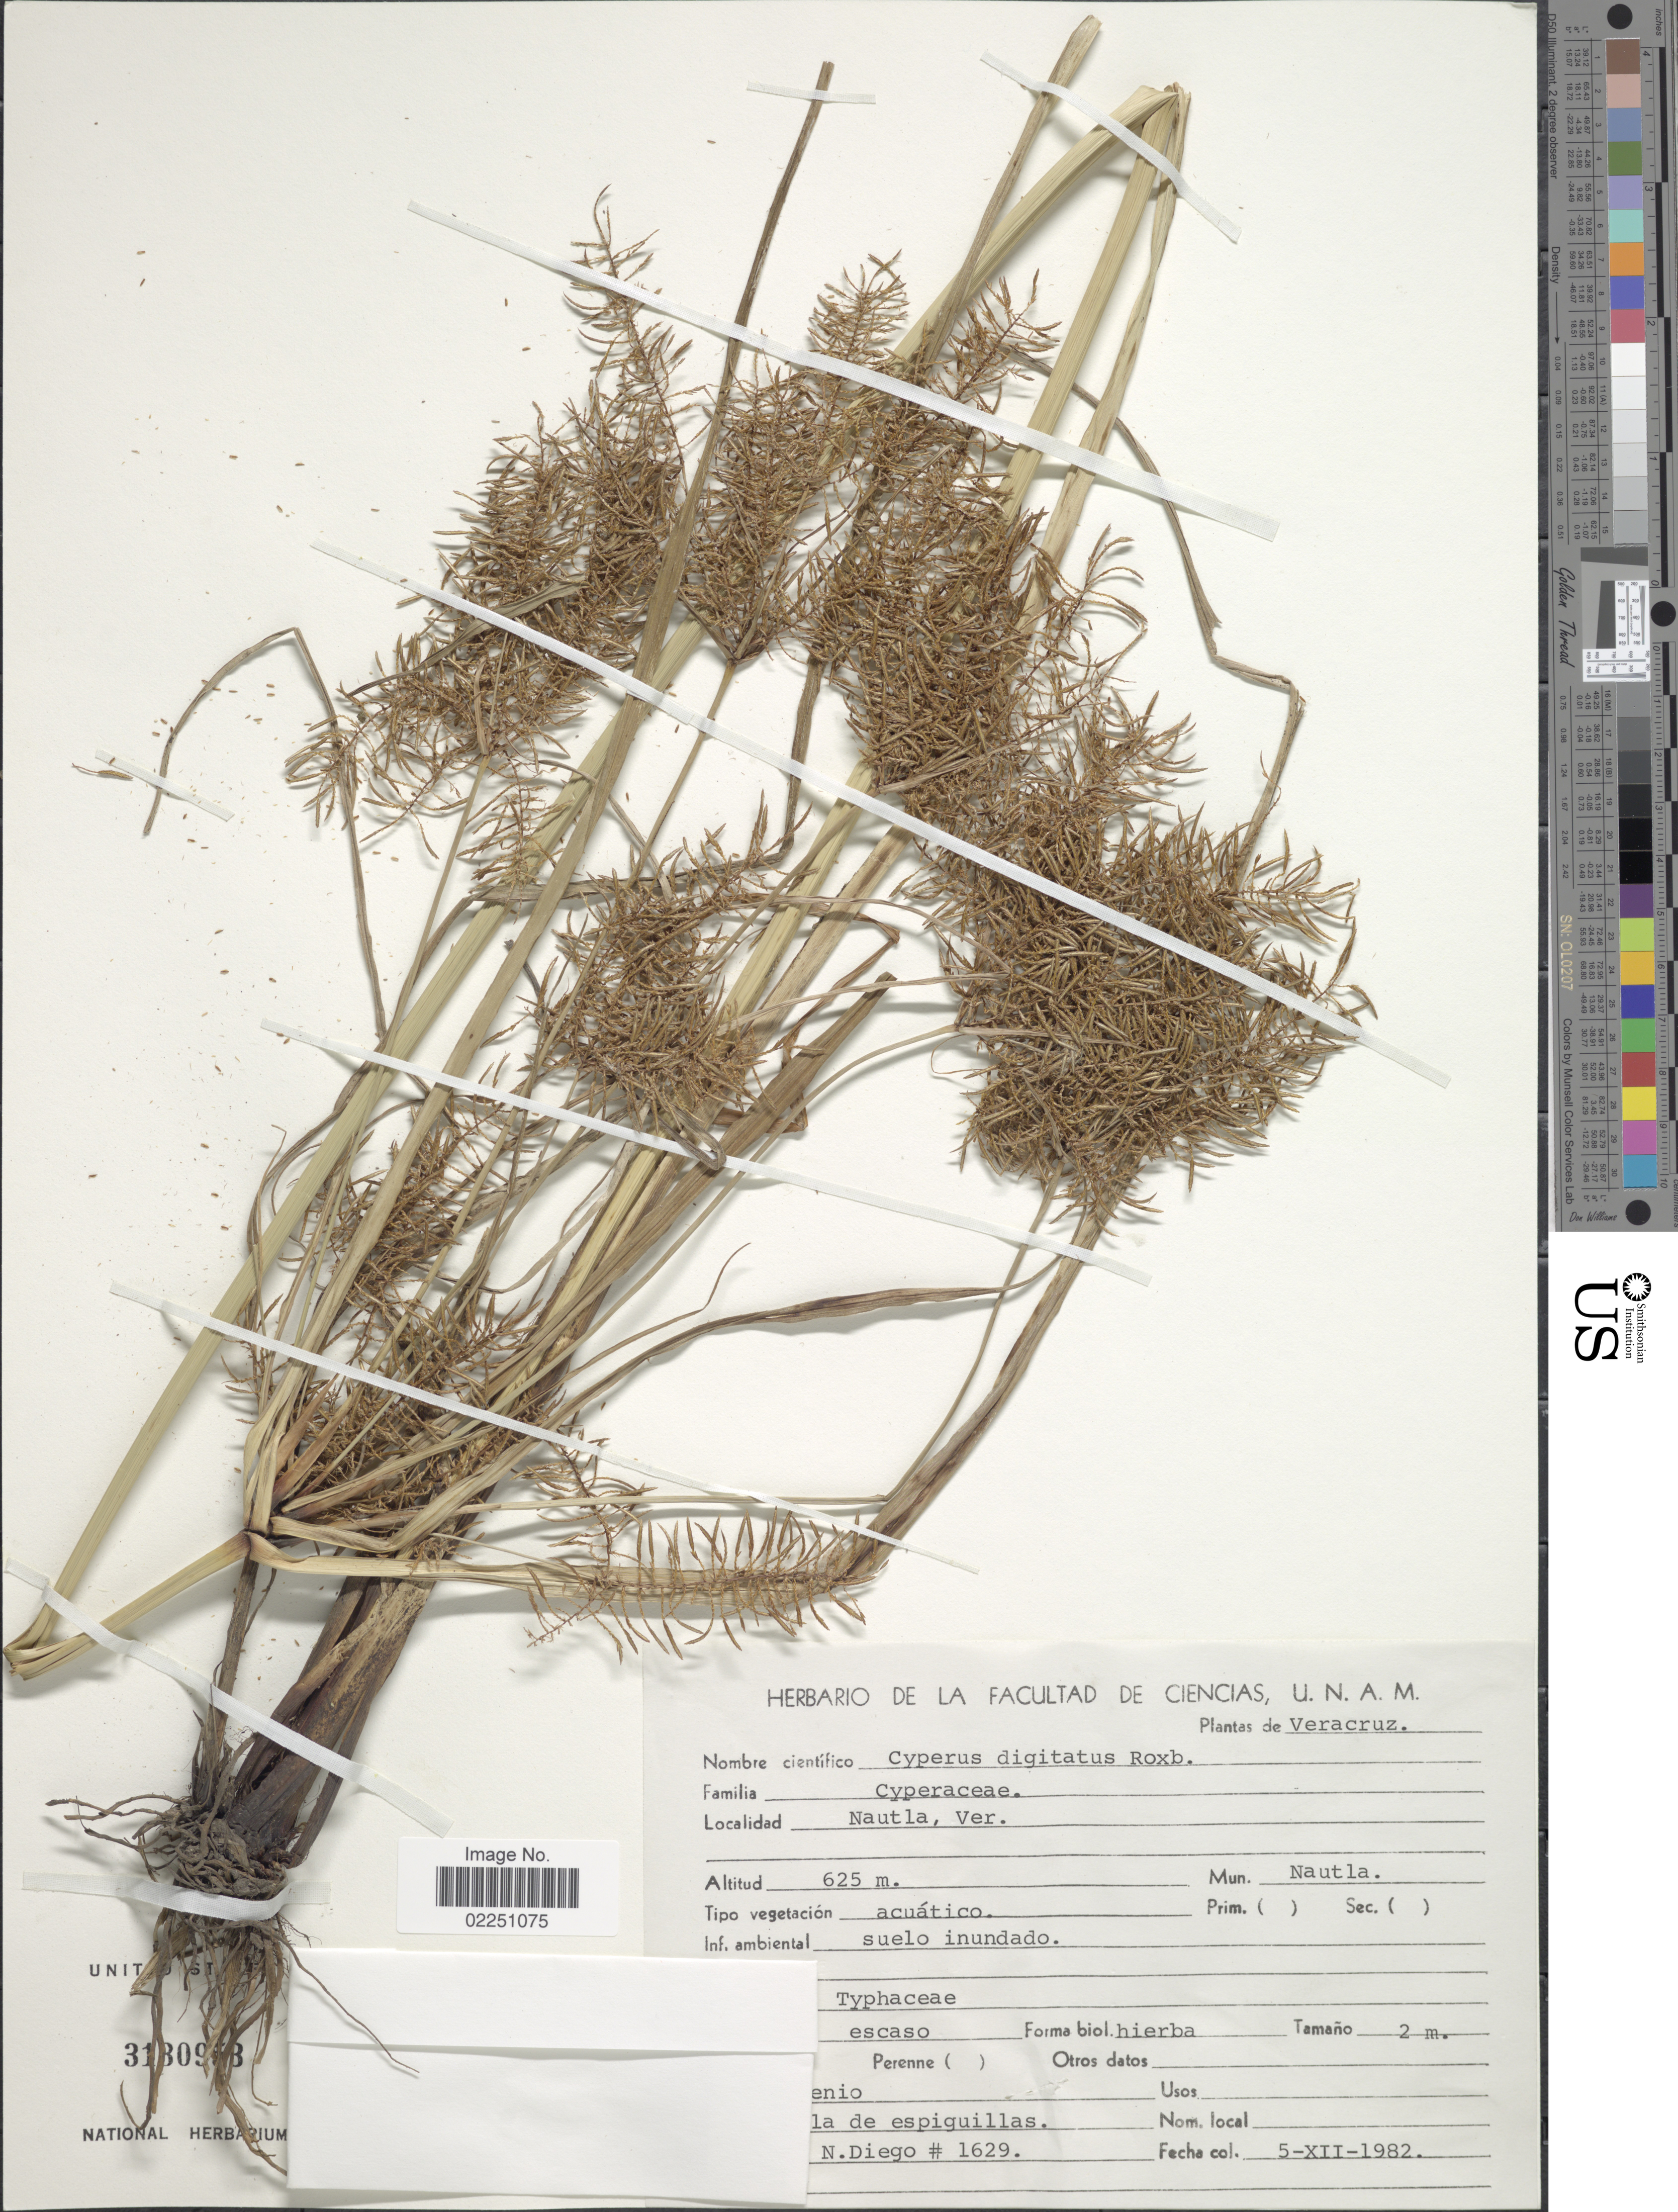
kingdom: Plantae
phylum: Tracheophyta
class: Liliopsida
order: Poales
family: Cyperaceae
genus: Cyperus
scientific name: Cyperus digitatus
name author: Roxb.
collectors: N. Diego Pérez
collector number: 1629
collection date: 1982-07-05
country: Mexico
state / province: Veracruz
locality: Veracruz. Nautla, Ver.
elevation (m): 625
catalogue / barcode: US 3130953